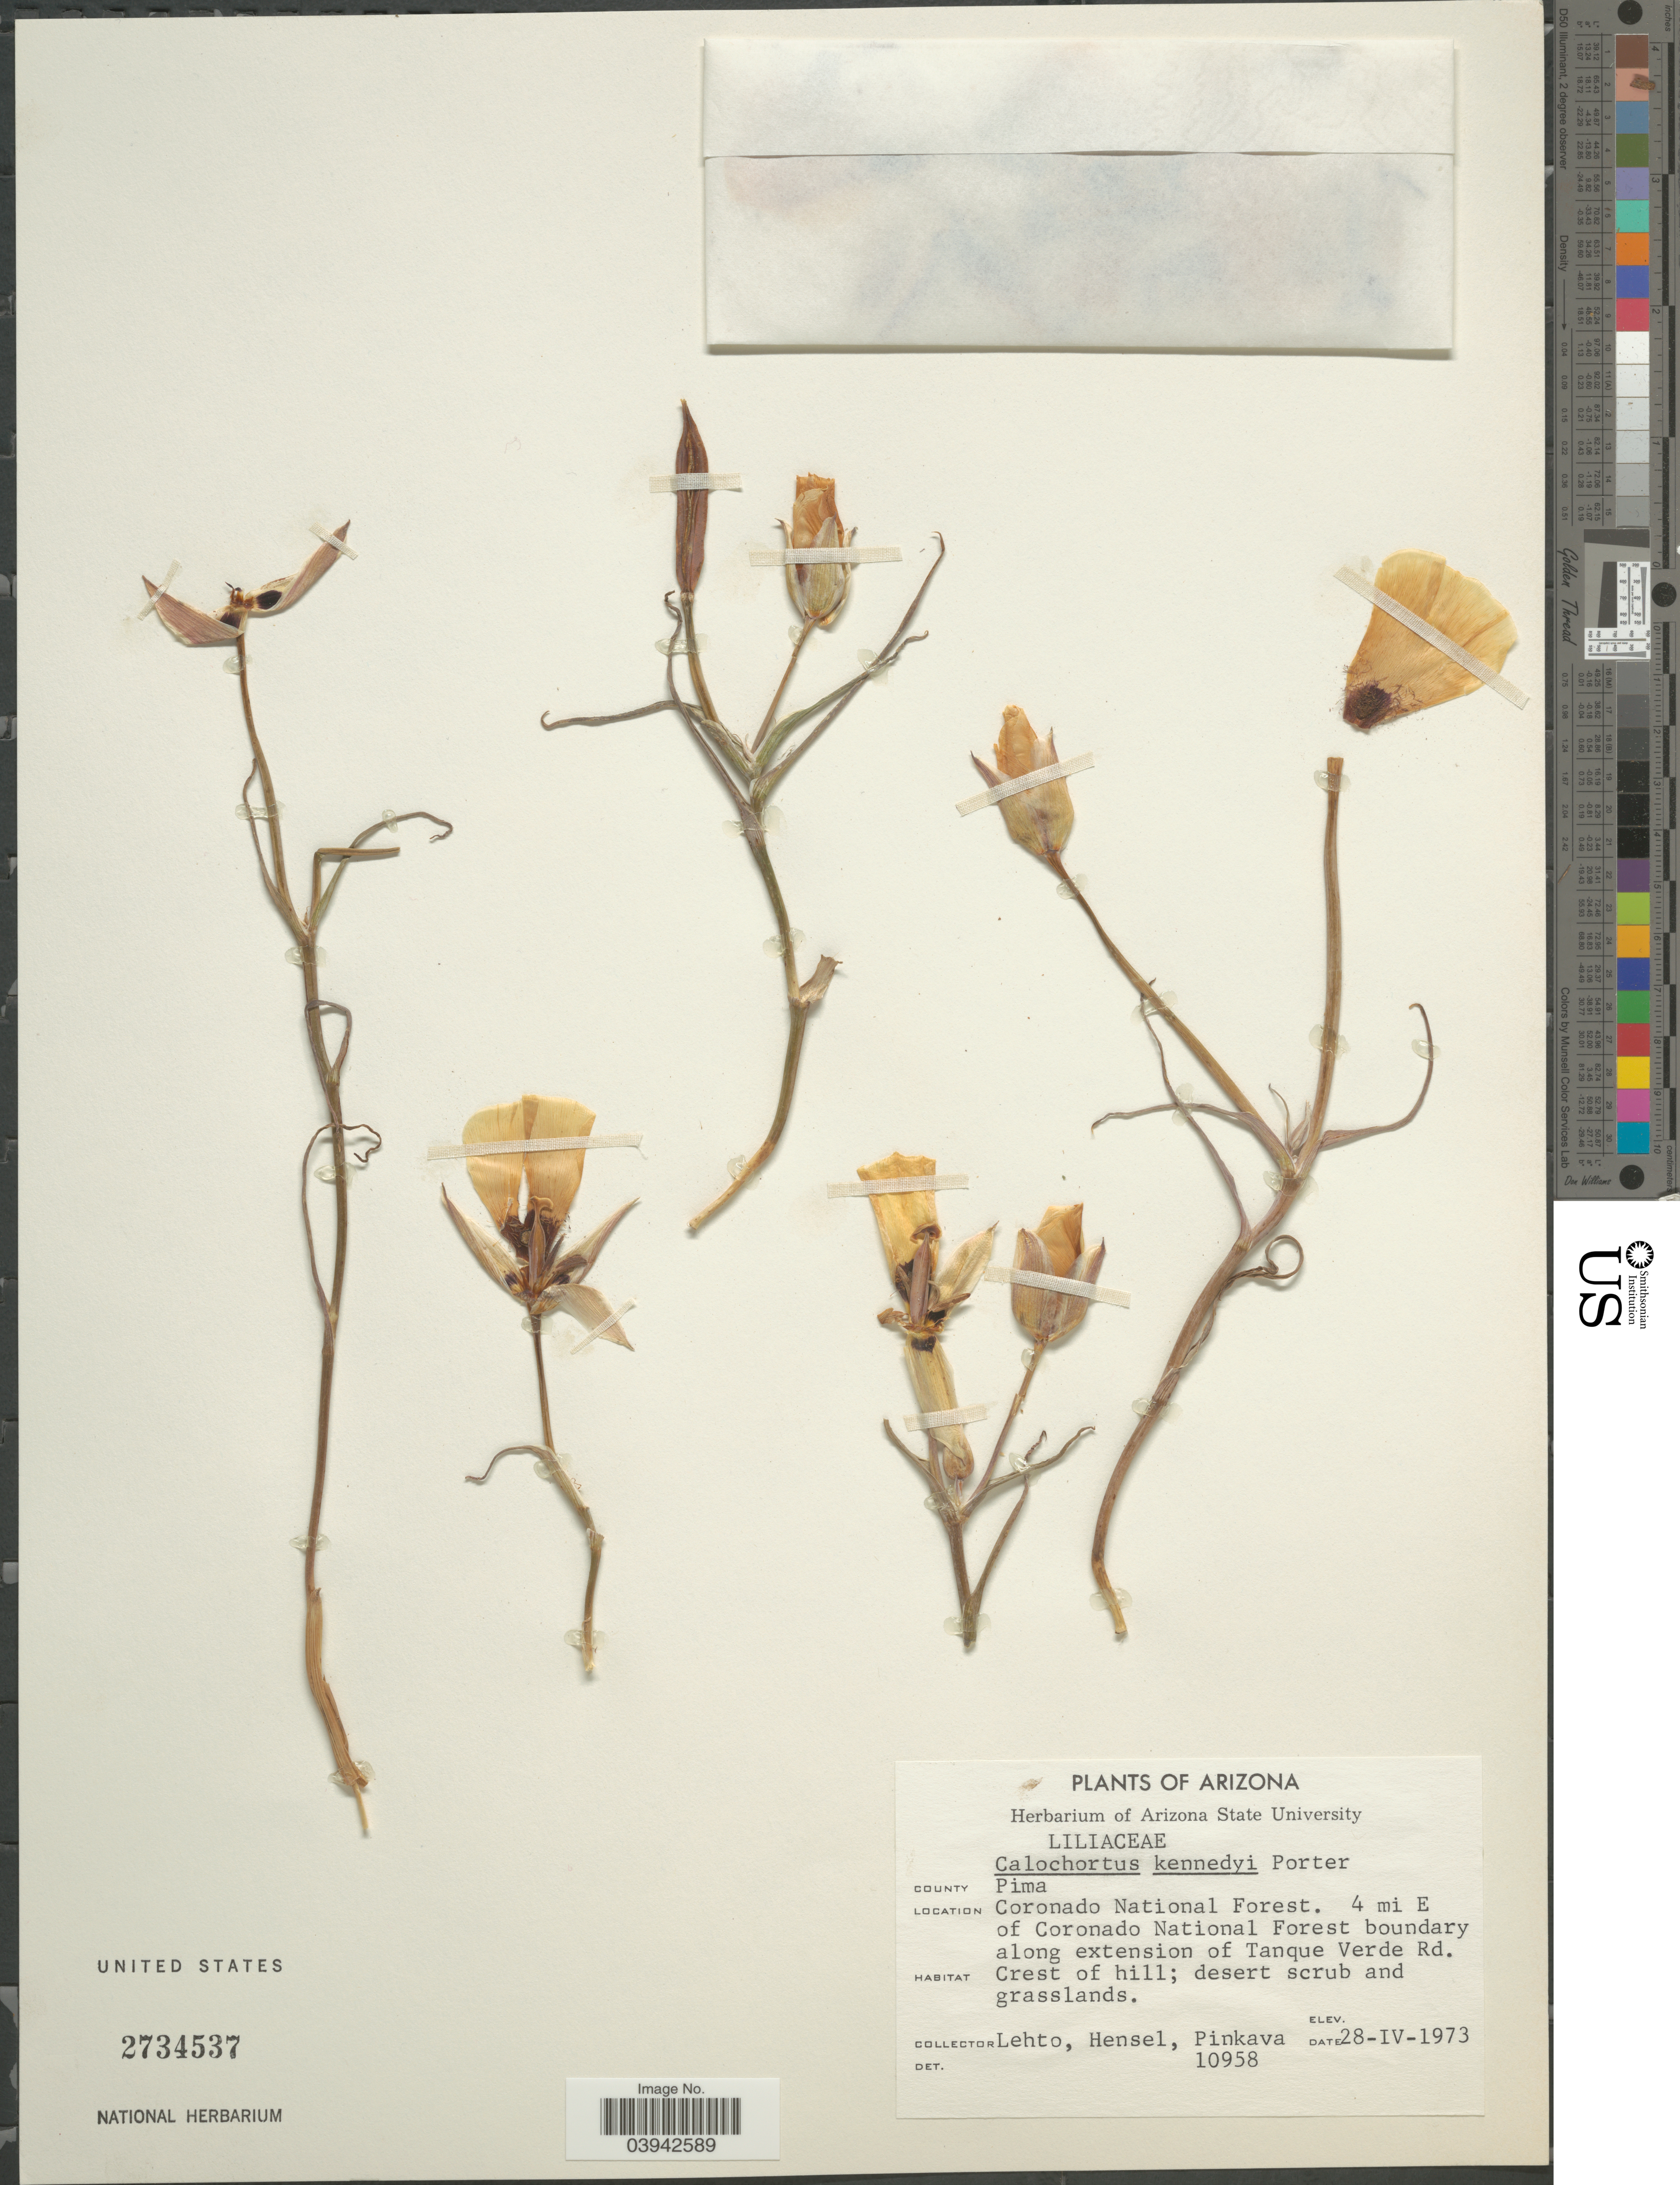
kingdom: Plantae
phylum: Tracheophyta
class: Liliopsida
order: Liliales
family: Liliaceae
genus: Calochortus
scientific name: Calochortus kennedyi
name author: Porter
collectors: -. Lehto, -. Hensel & -. Pinkava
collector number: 10958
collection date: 1973-04-28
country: United States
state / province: Arizona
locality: County Pima. Coronado National Forest. 4 mi E of Coronado National Forest boundary along extension of Tanque Verde Rd.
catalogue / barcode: US 2734537